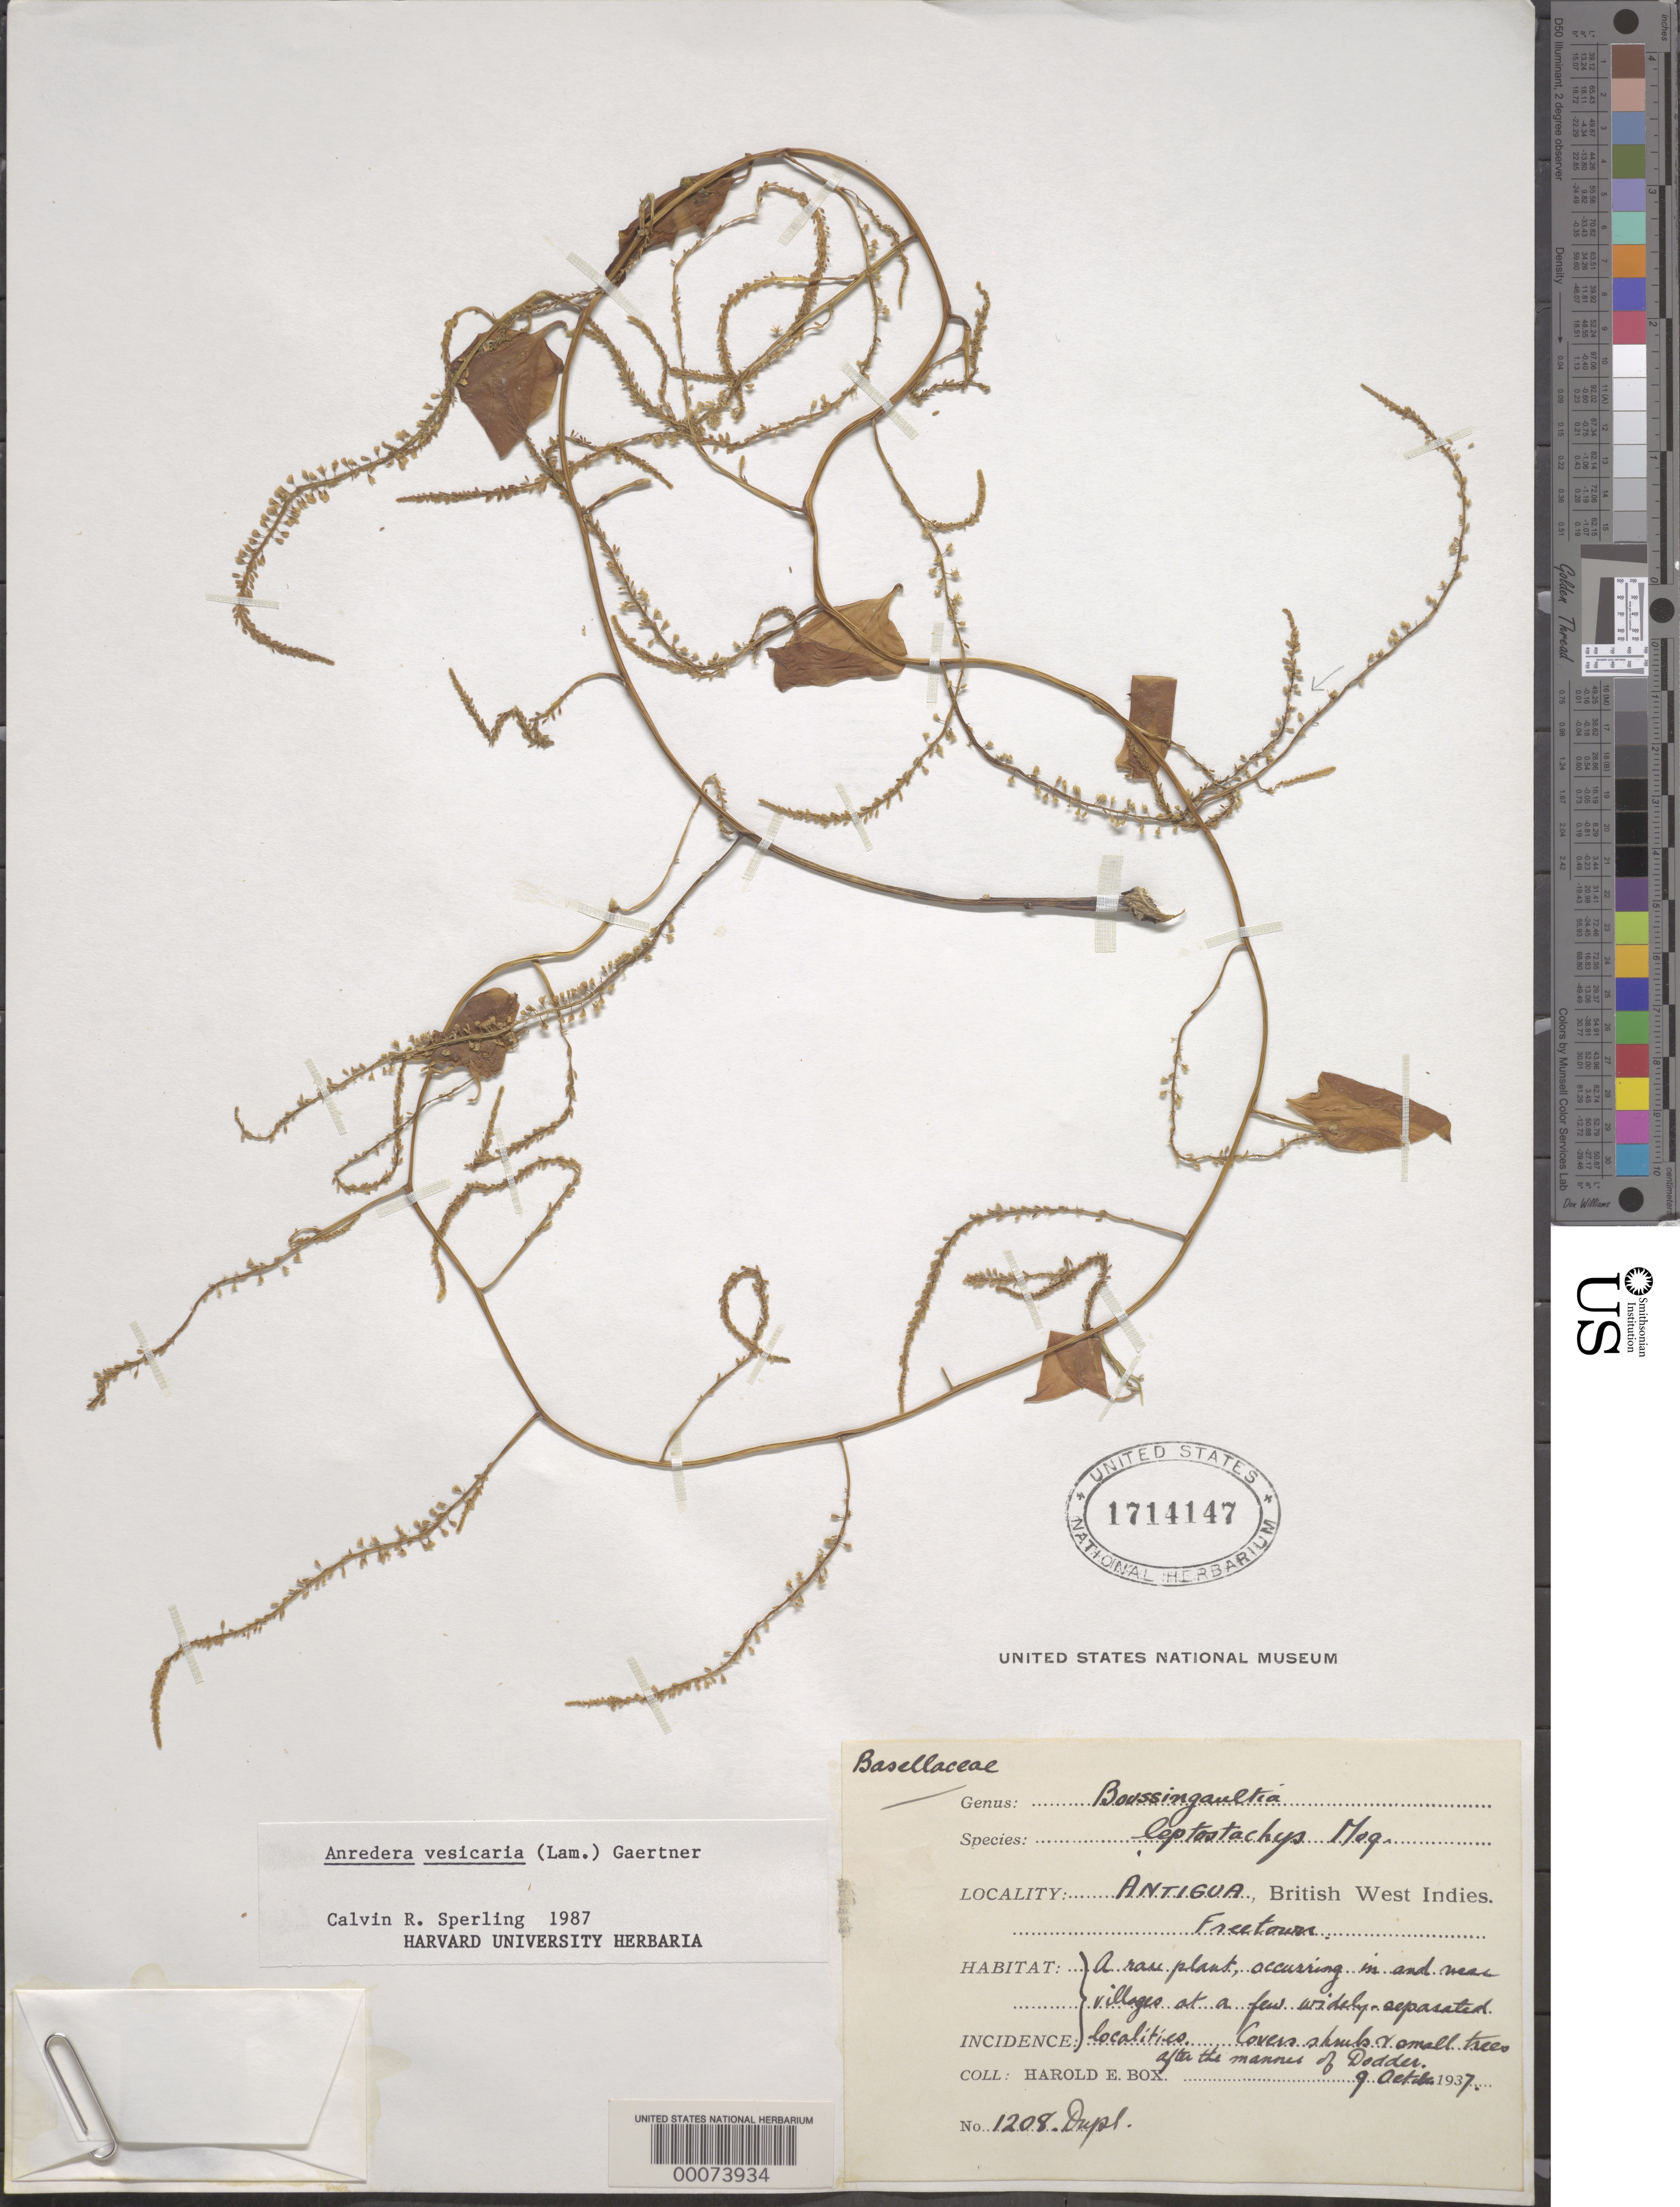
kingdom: Plantae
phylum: Tracheophyta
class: Magnoliopsida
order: Caryophyllales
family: Basellaceae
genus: Anredera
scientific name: Anredera vesicaria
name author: (Lam.) C.F. Gaertn.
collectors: H. E. Box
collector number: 1208.Dupl.?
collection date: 1937-10-09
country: Antigua and Barbuda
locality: Antigua, British West Indies. Freetown.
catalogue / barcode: US 1714147